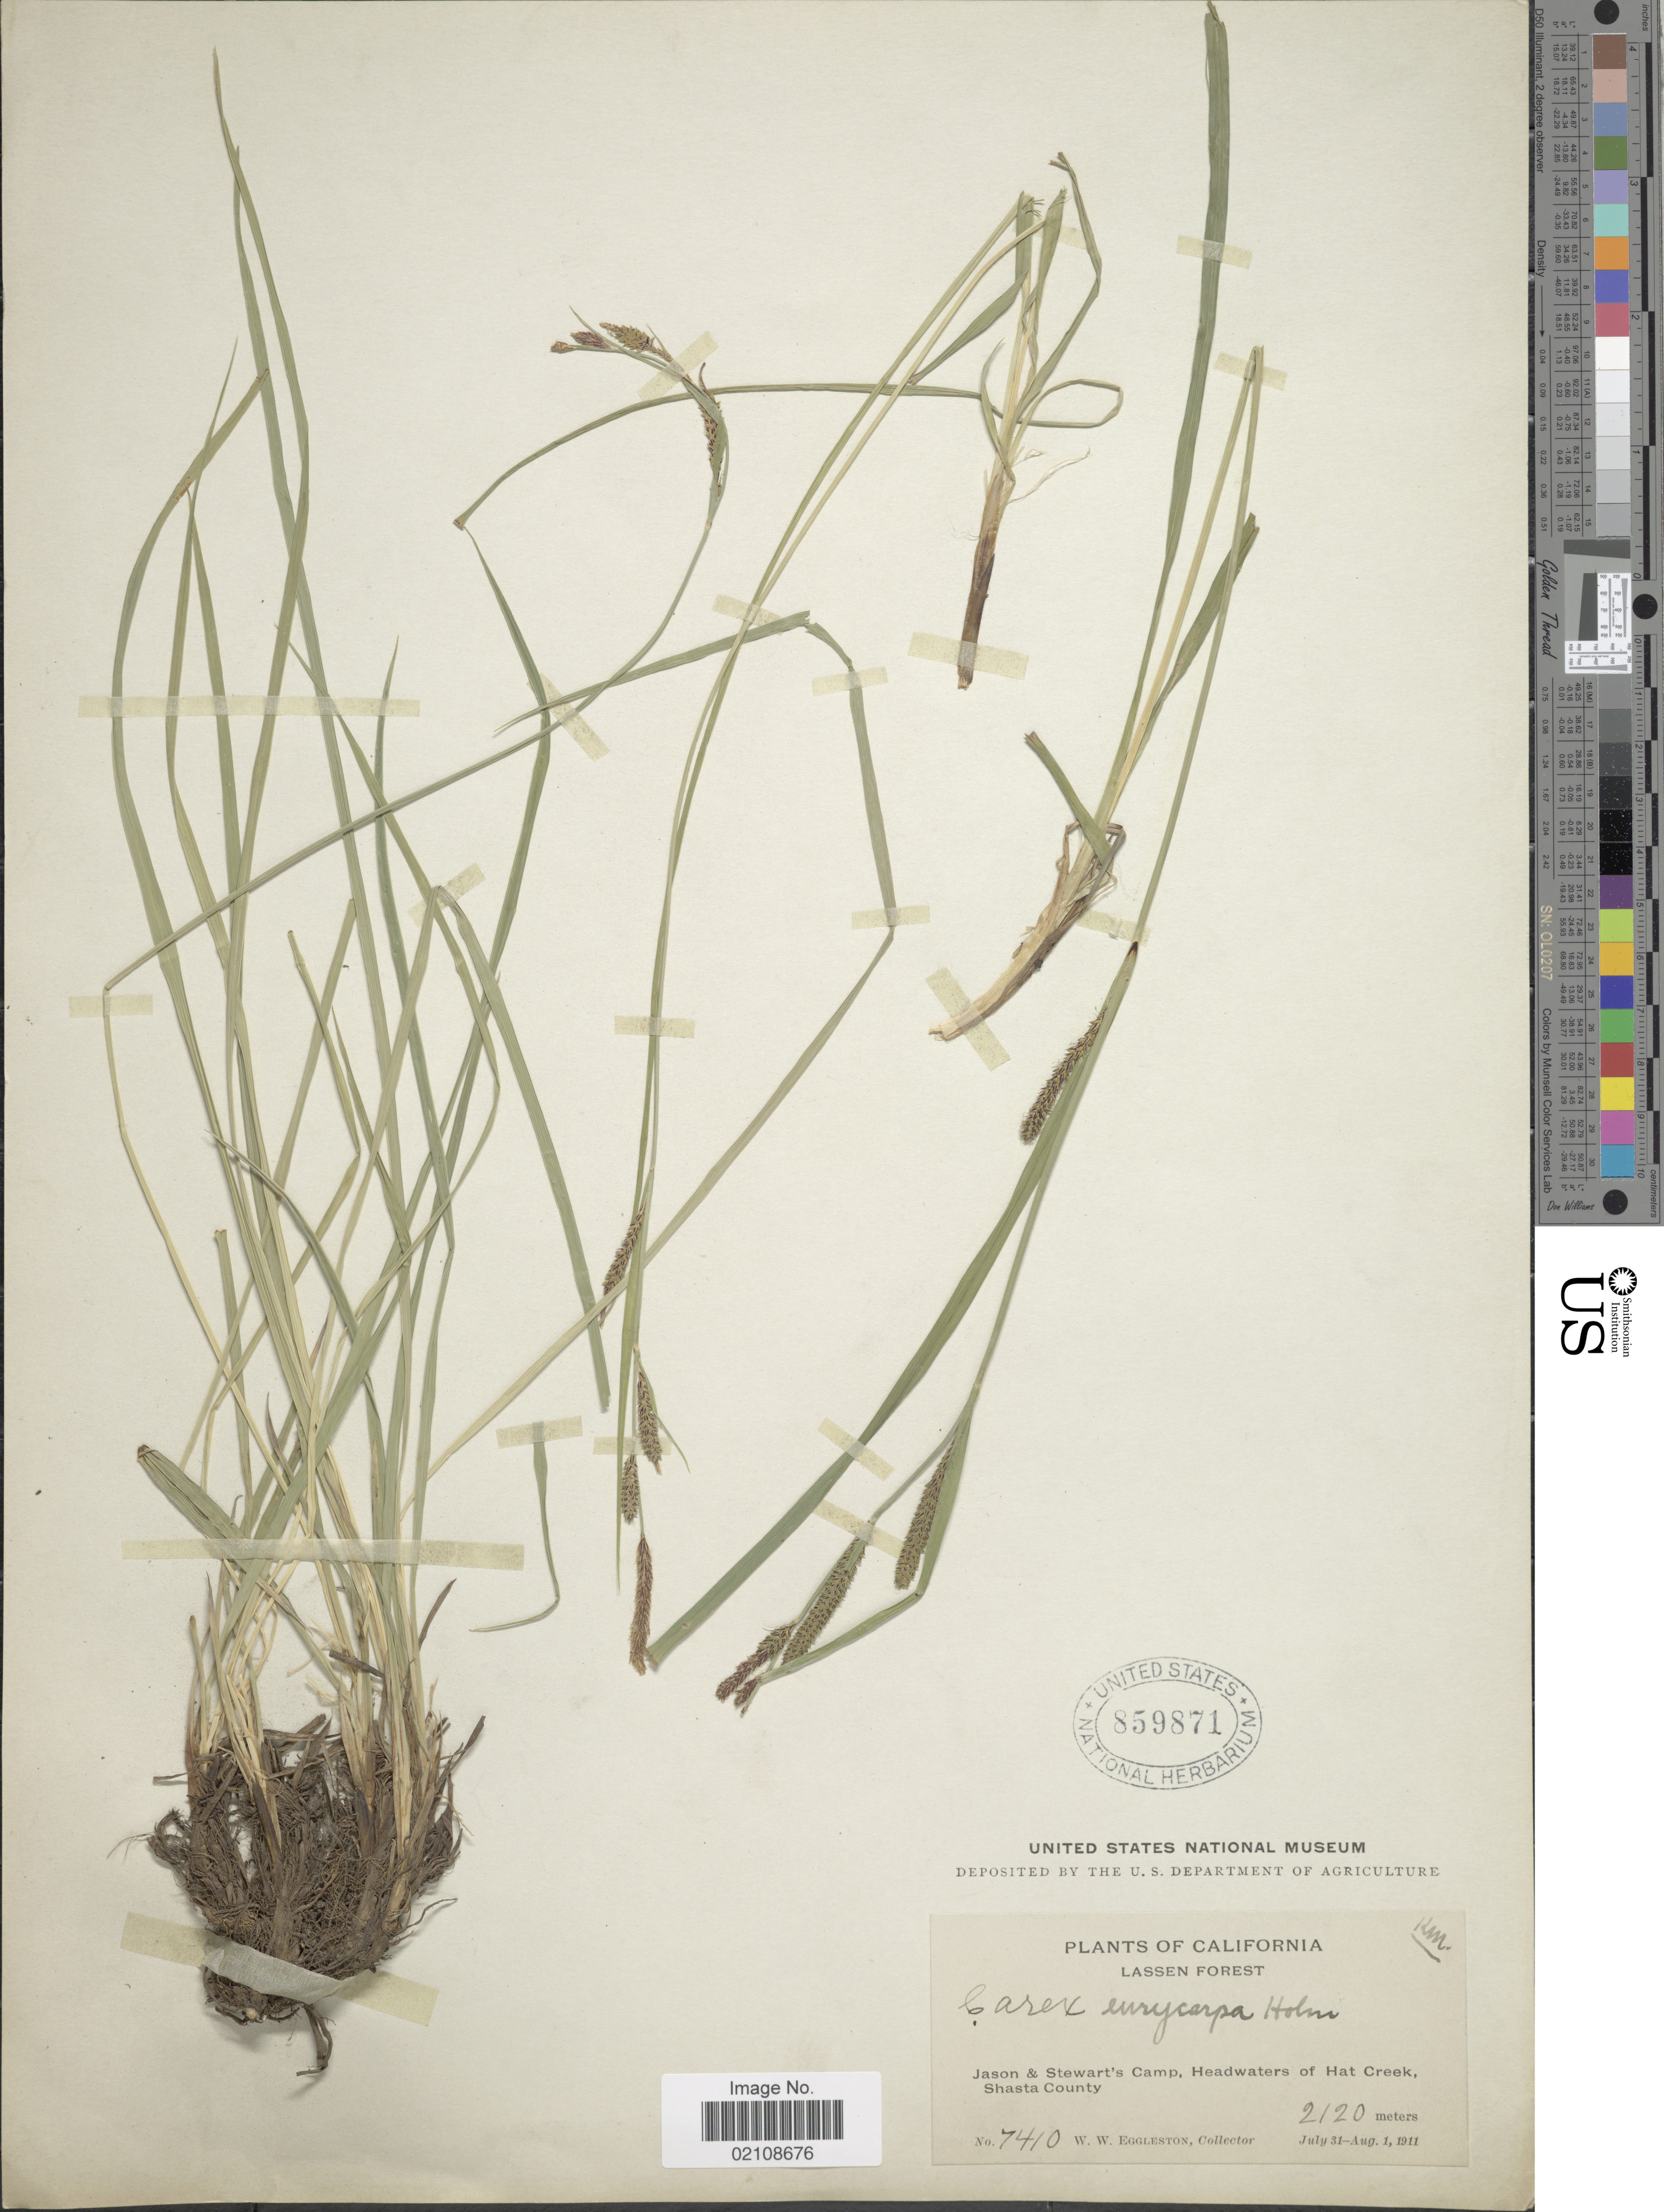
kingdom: Plantae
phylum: Tracheophyta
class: Liliopsida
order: Poales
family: Cyperaceae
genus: Carex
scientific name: Carex angustata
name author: Boott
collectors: W. W. Eggleston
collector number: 7410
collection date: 1911-07-31/1911-08-01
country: United States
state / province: California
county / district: Shasta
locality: Lassen Forest, Jason & Stewart's Camp, Headwater of Hat Creek, Shasta County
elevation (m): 2120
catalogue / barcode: US 859871